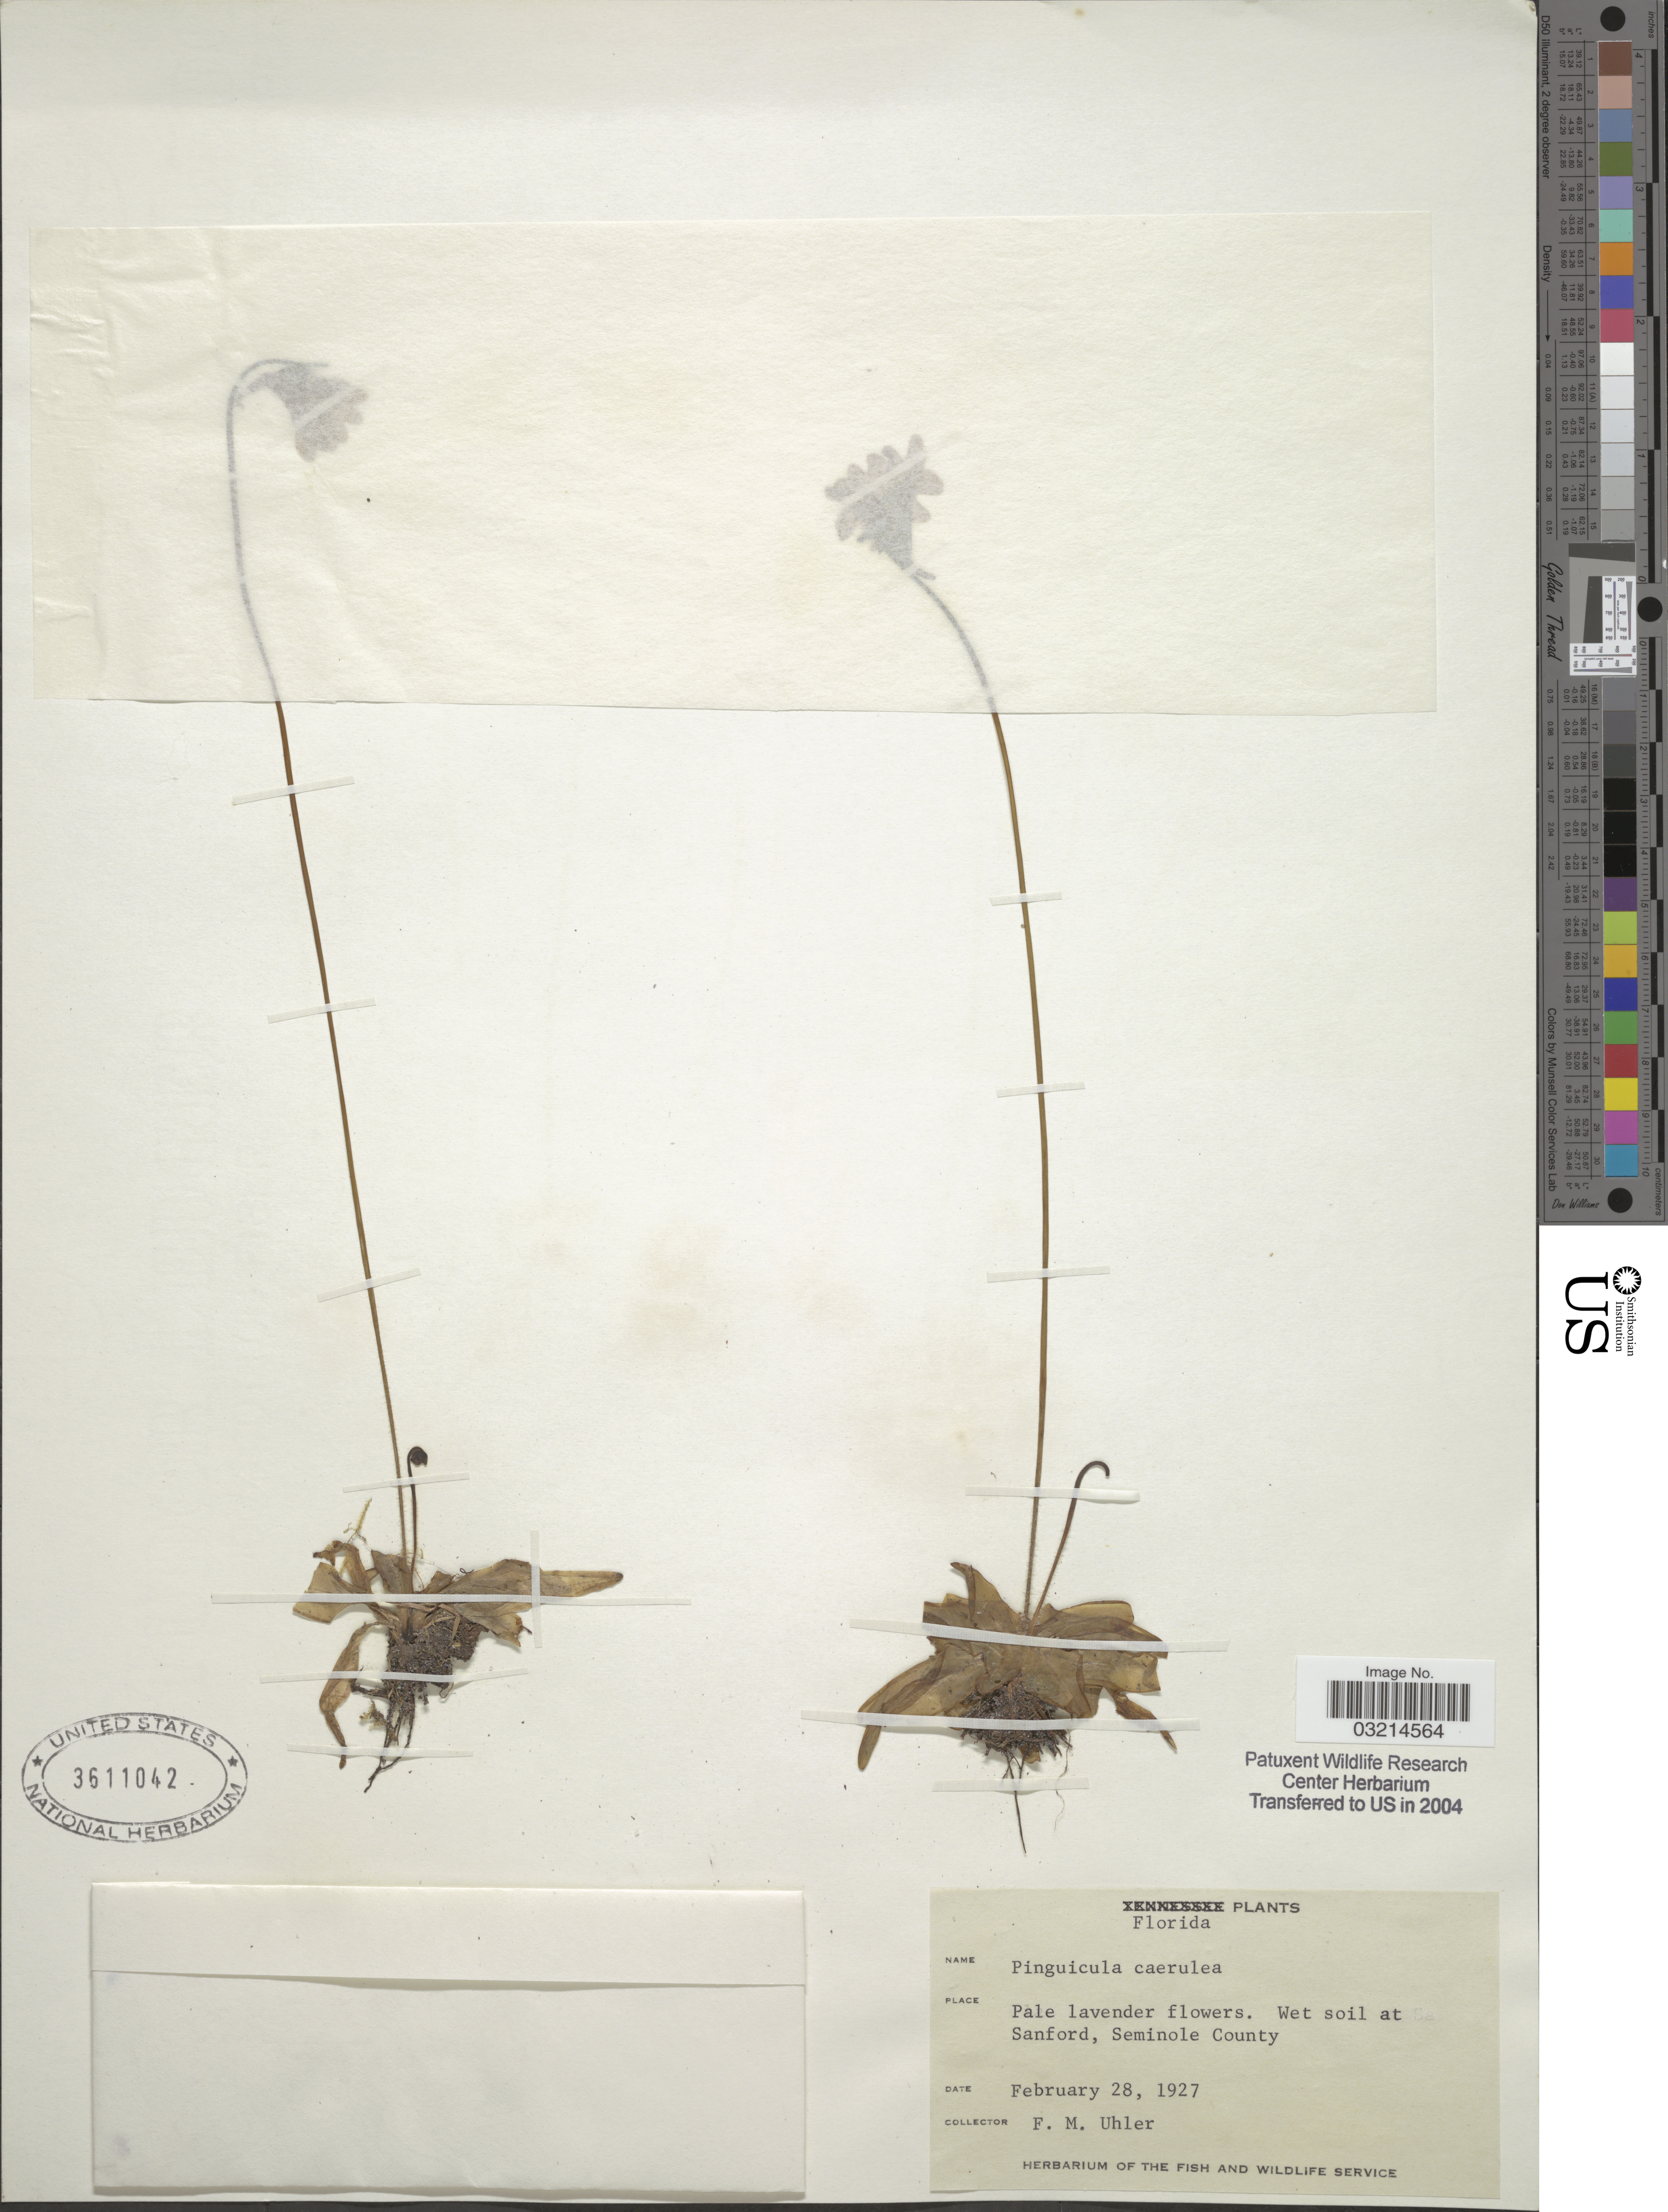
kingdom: Plantae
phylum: Tracheophyta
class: Magnoliopsida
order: Lamiales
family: Lentibulariaceae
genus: Pinguicula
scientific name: Pinguicula caerulea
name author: Walter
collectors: F. M. Uhler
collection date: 1927-02-28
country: United States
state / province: Florida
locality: Wet soil at Sanford, Seminole County.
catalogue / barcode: US 3611042